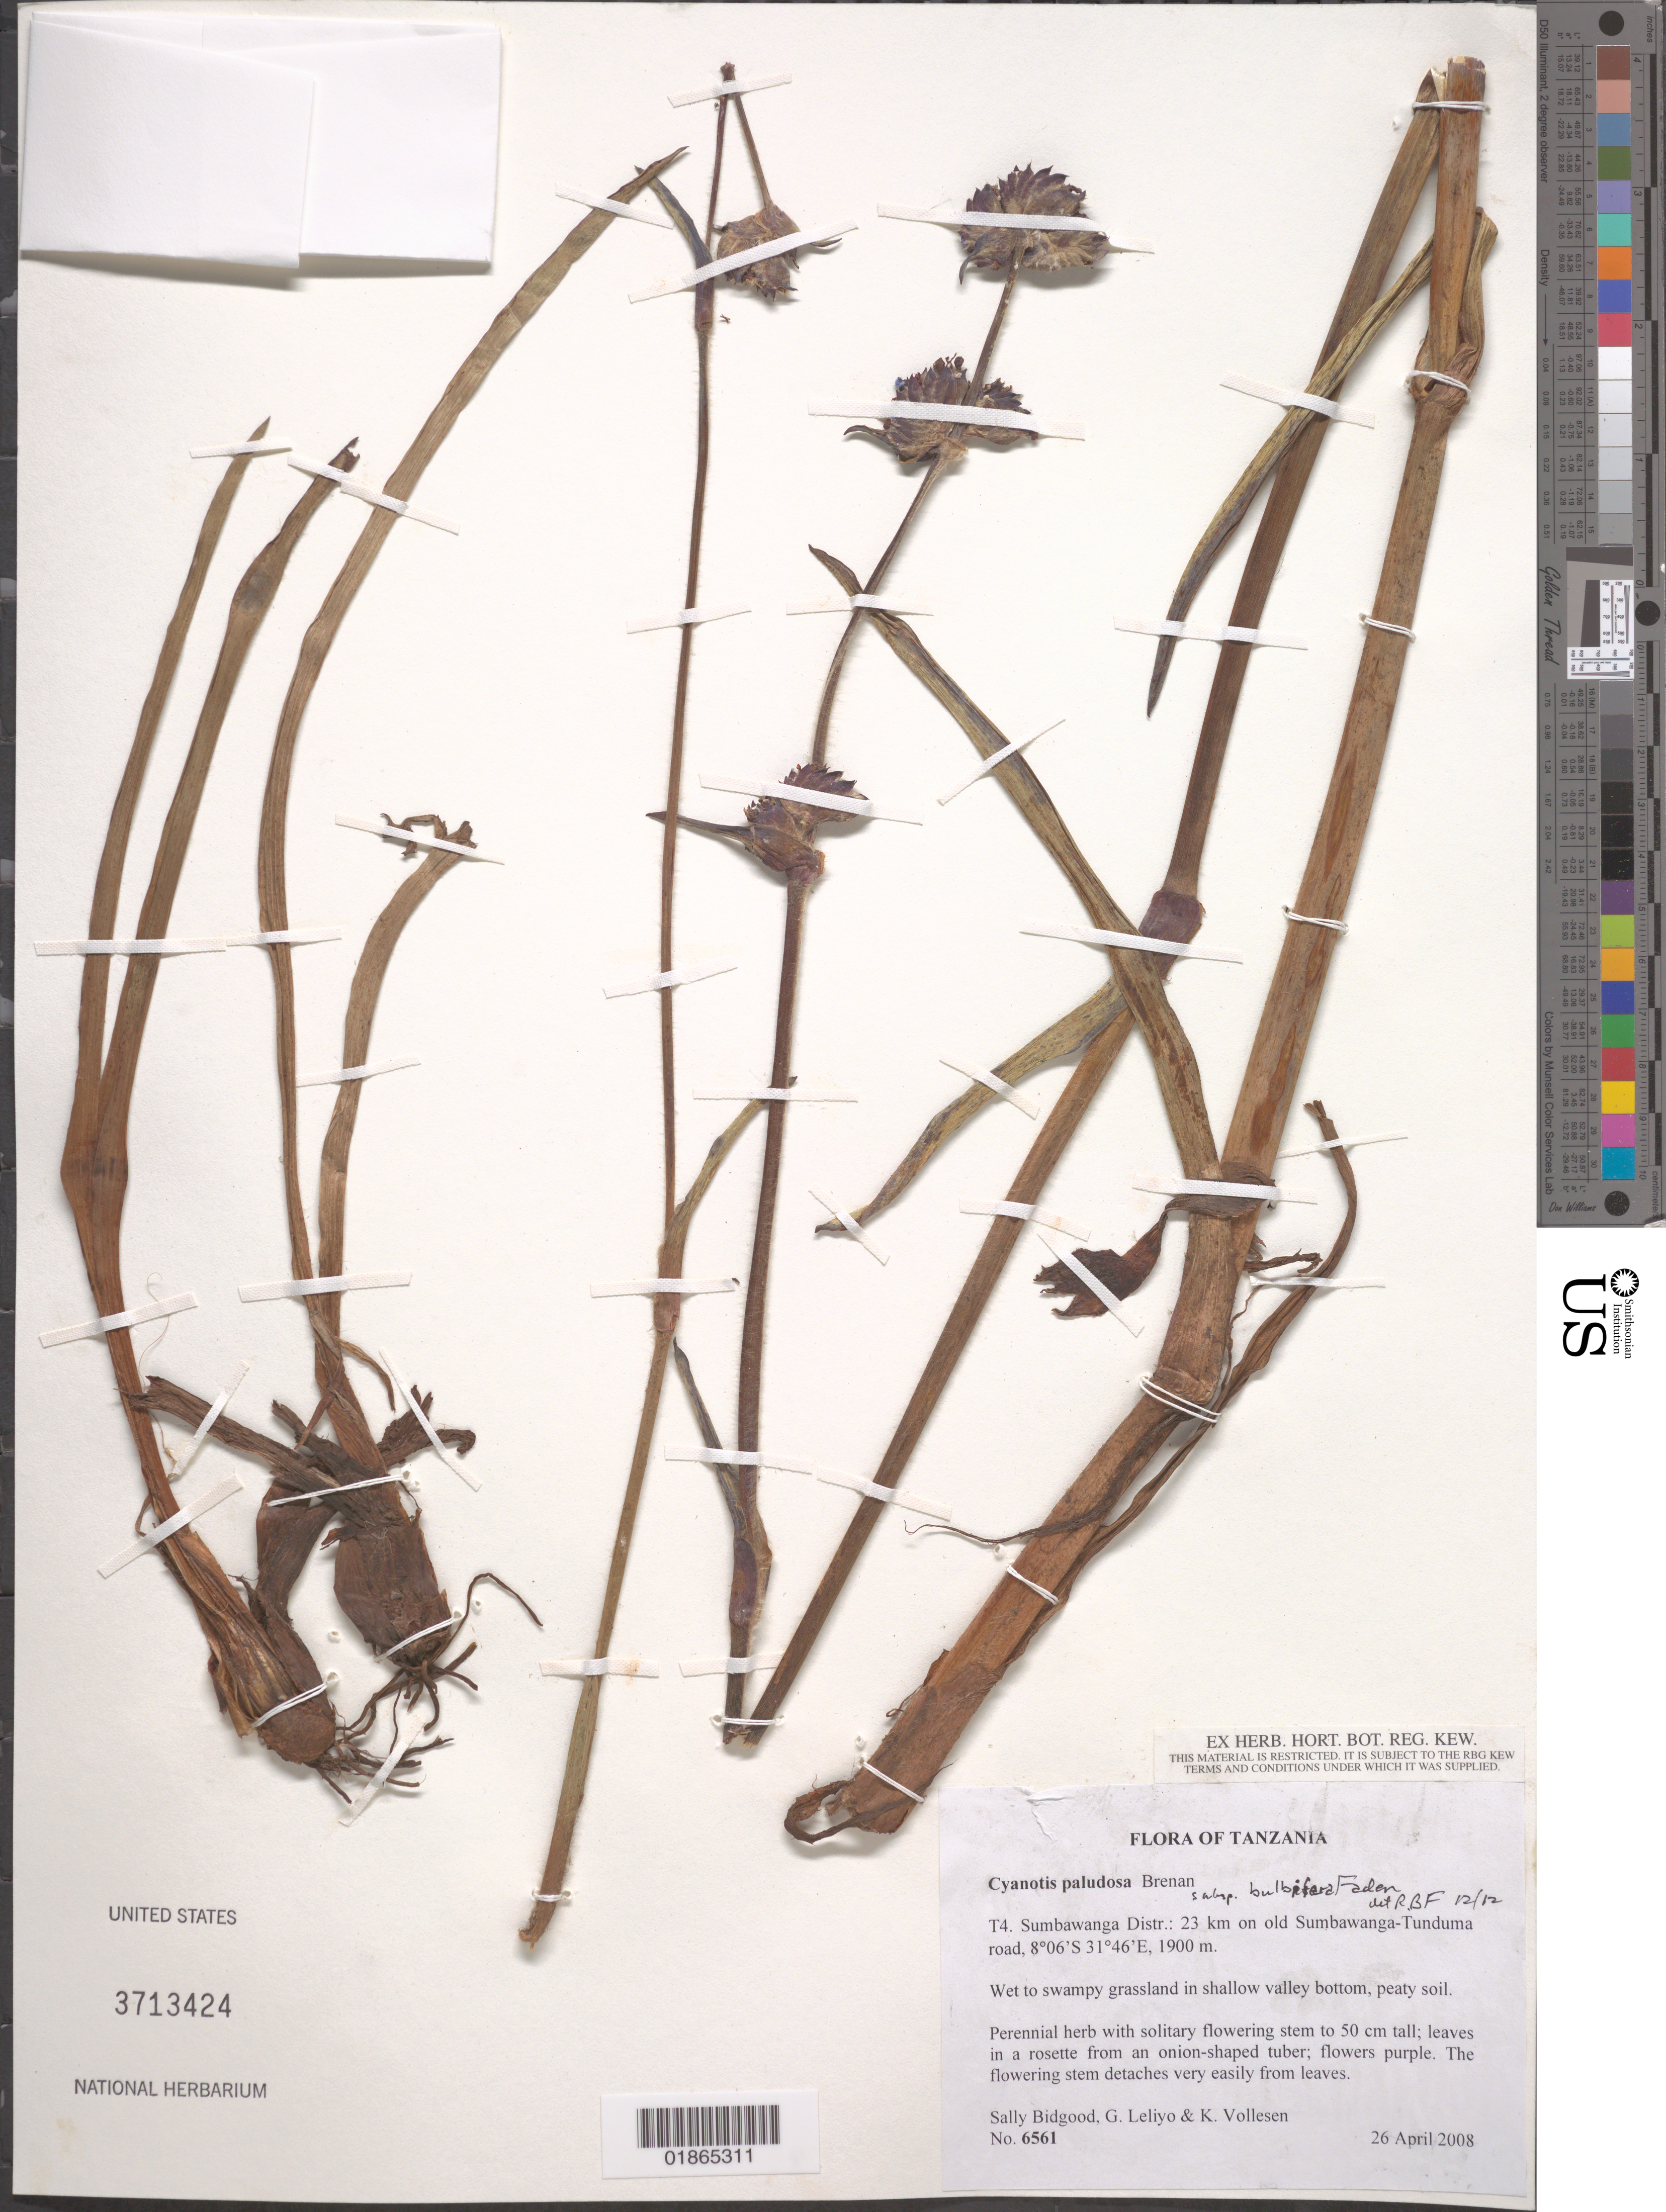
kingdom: Plantae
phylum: Tracheophyta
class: Liliopsida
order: Commelinales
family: Commelinaceae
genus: Cyanotis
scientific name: Cyanotis paludosa subsp. bulbifera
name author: Faden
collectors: S. Bidgood, G. Leliyo & K. Vollesen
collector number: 6561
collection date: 2008-04-26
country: Tanzania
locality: T4 Sumbawanga Distr.: 23 km on old Sumbawanga-Tunduma road.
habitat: Wet to swampy grassland in shallow valley bottom, peaty soil.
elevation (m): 1900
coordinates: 8 06 S, 31 46 E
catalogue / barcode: US 3713424